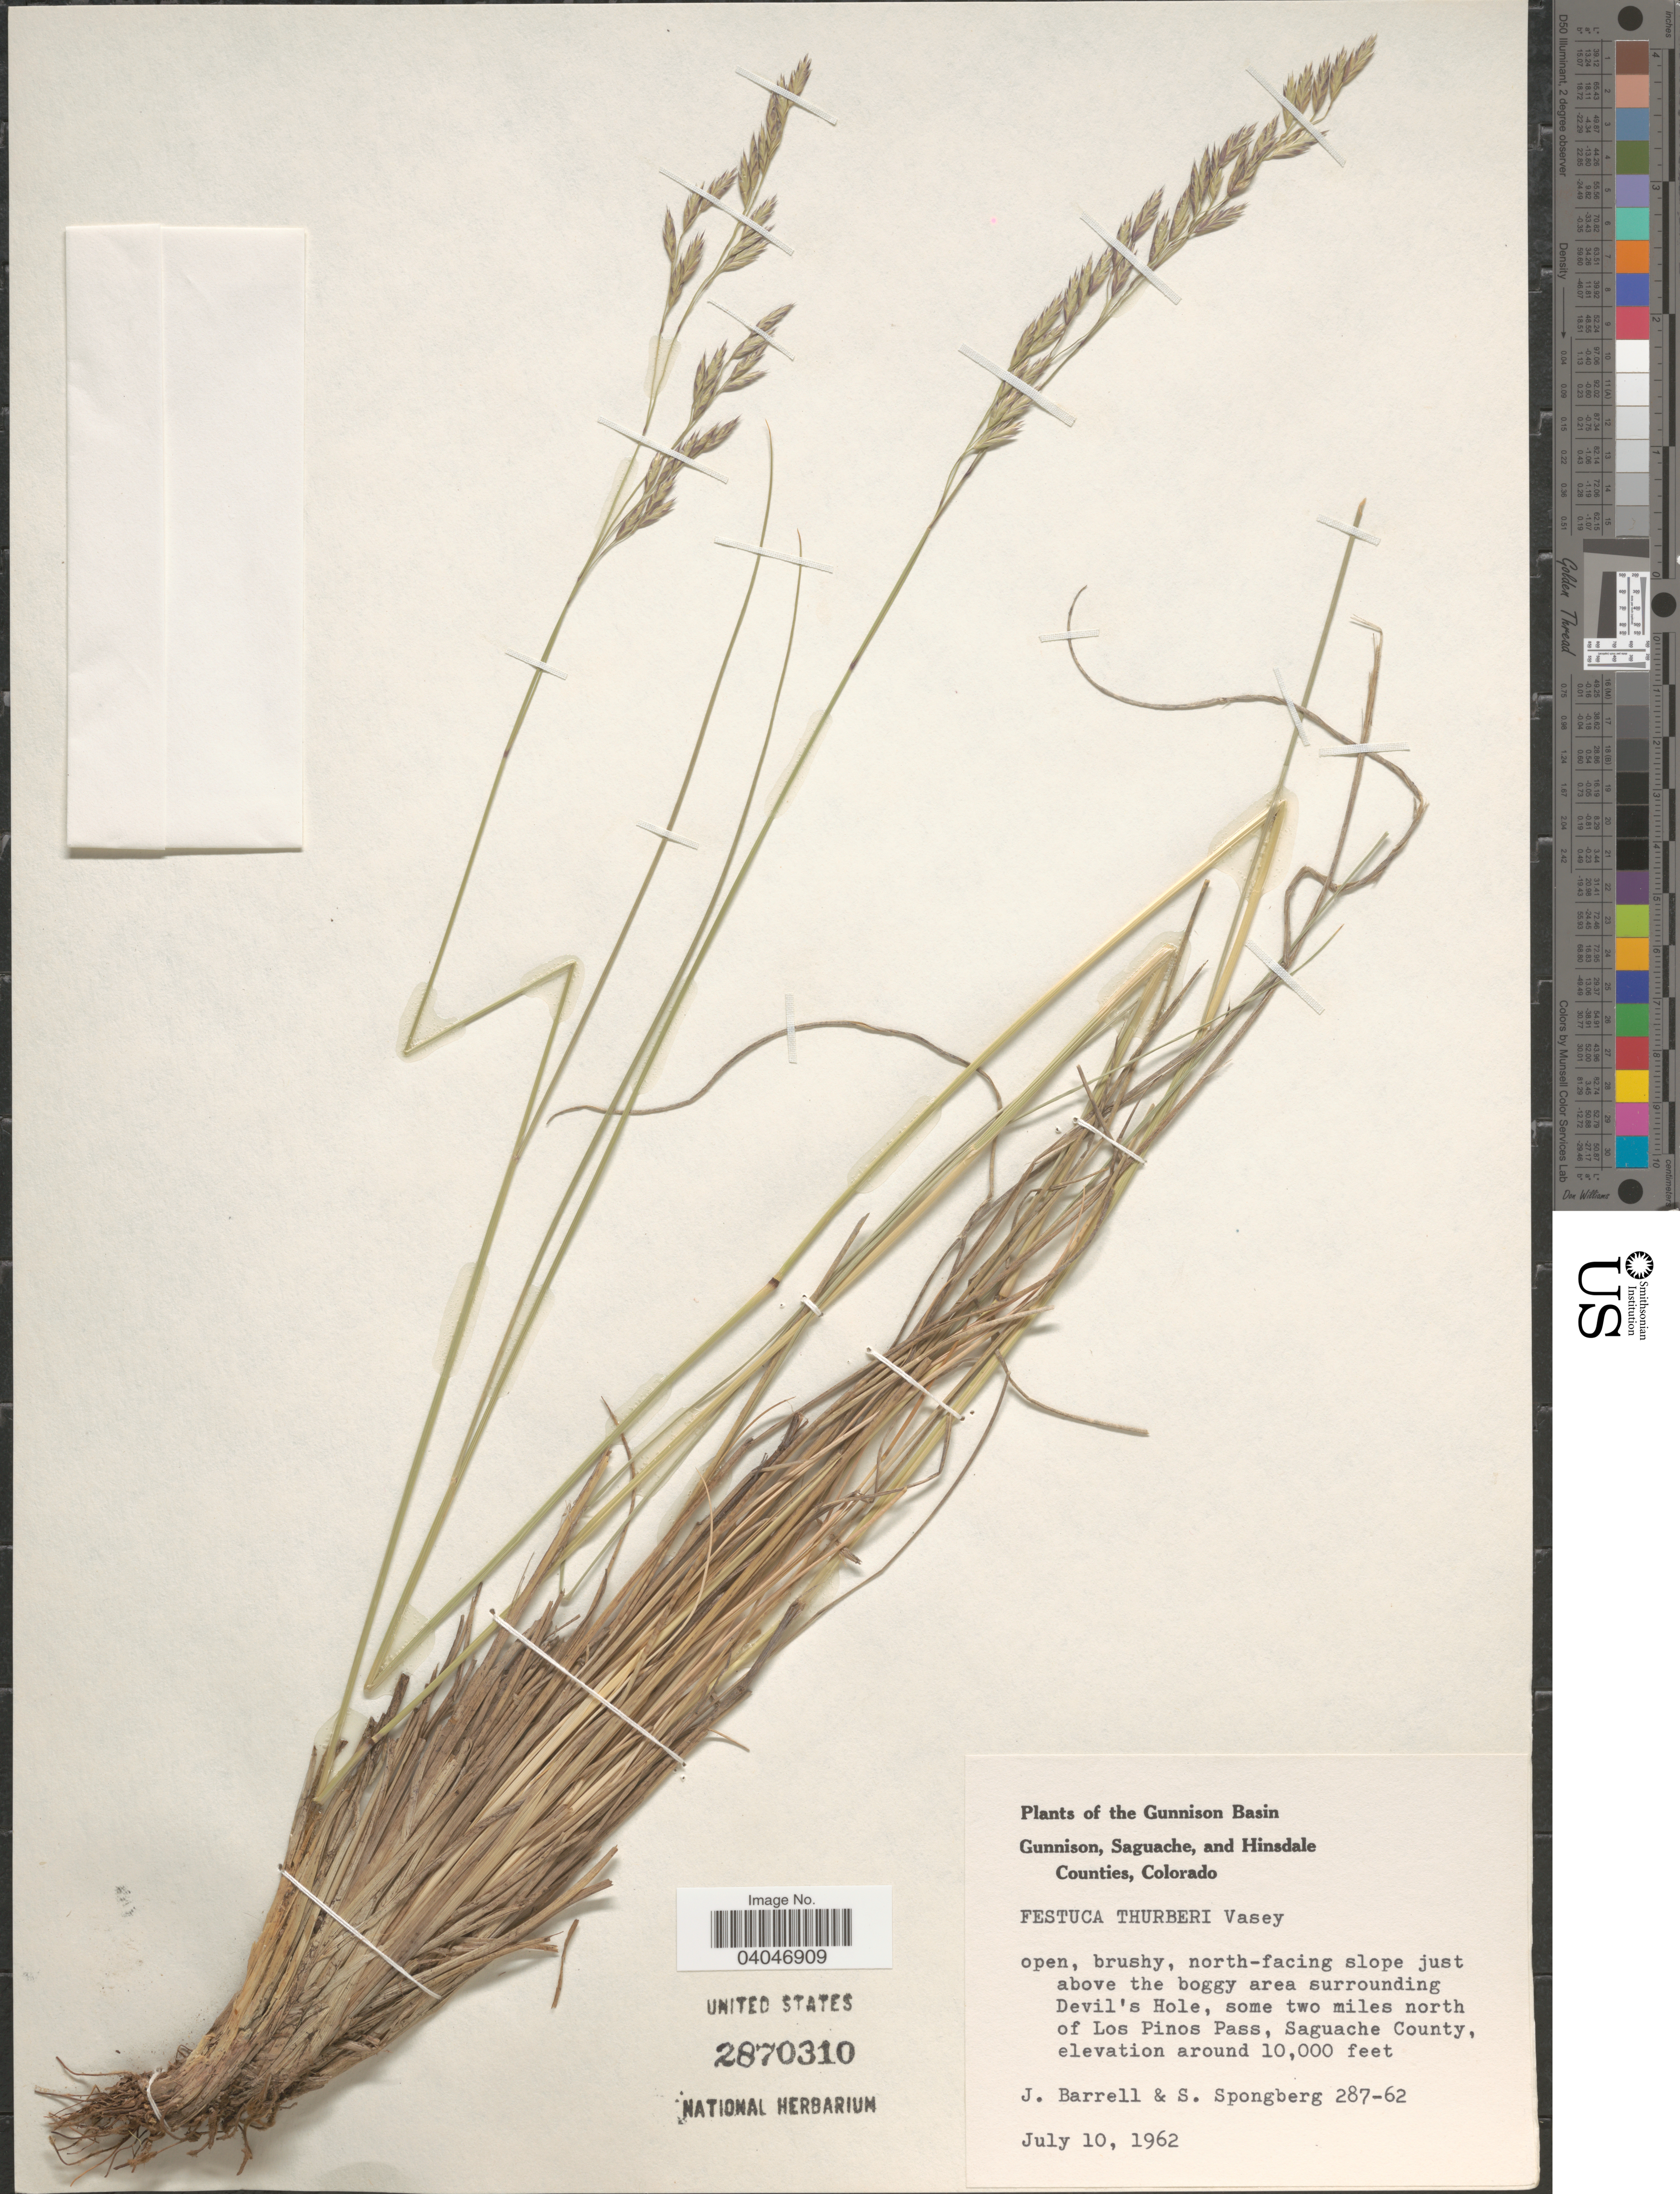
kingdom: Plantae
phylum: Tracheophyta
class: Liliopsida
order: Poales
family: Poaceae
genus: Festuca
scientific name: Festuca thurberi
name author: Vasey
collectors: J. Barrell & S. A.Spongberg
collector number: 287-62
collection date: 1962-07-10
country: United States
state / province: Colorado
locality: The Gunnison Basin. North-facing slope just above the boggy area surrounding Devil's Hole, some two miles north of Los Pinos Pass, Saguache County.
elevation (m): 3048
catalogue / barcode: US 2870310